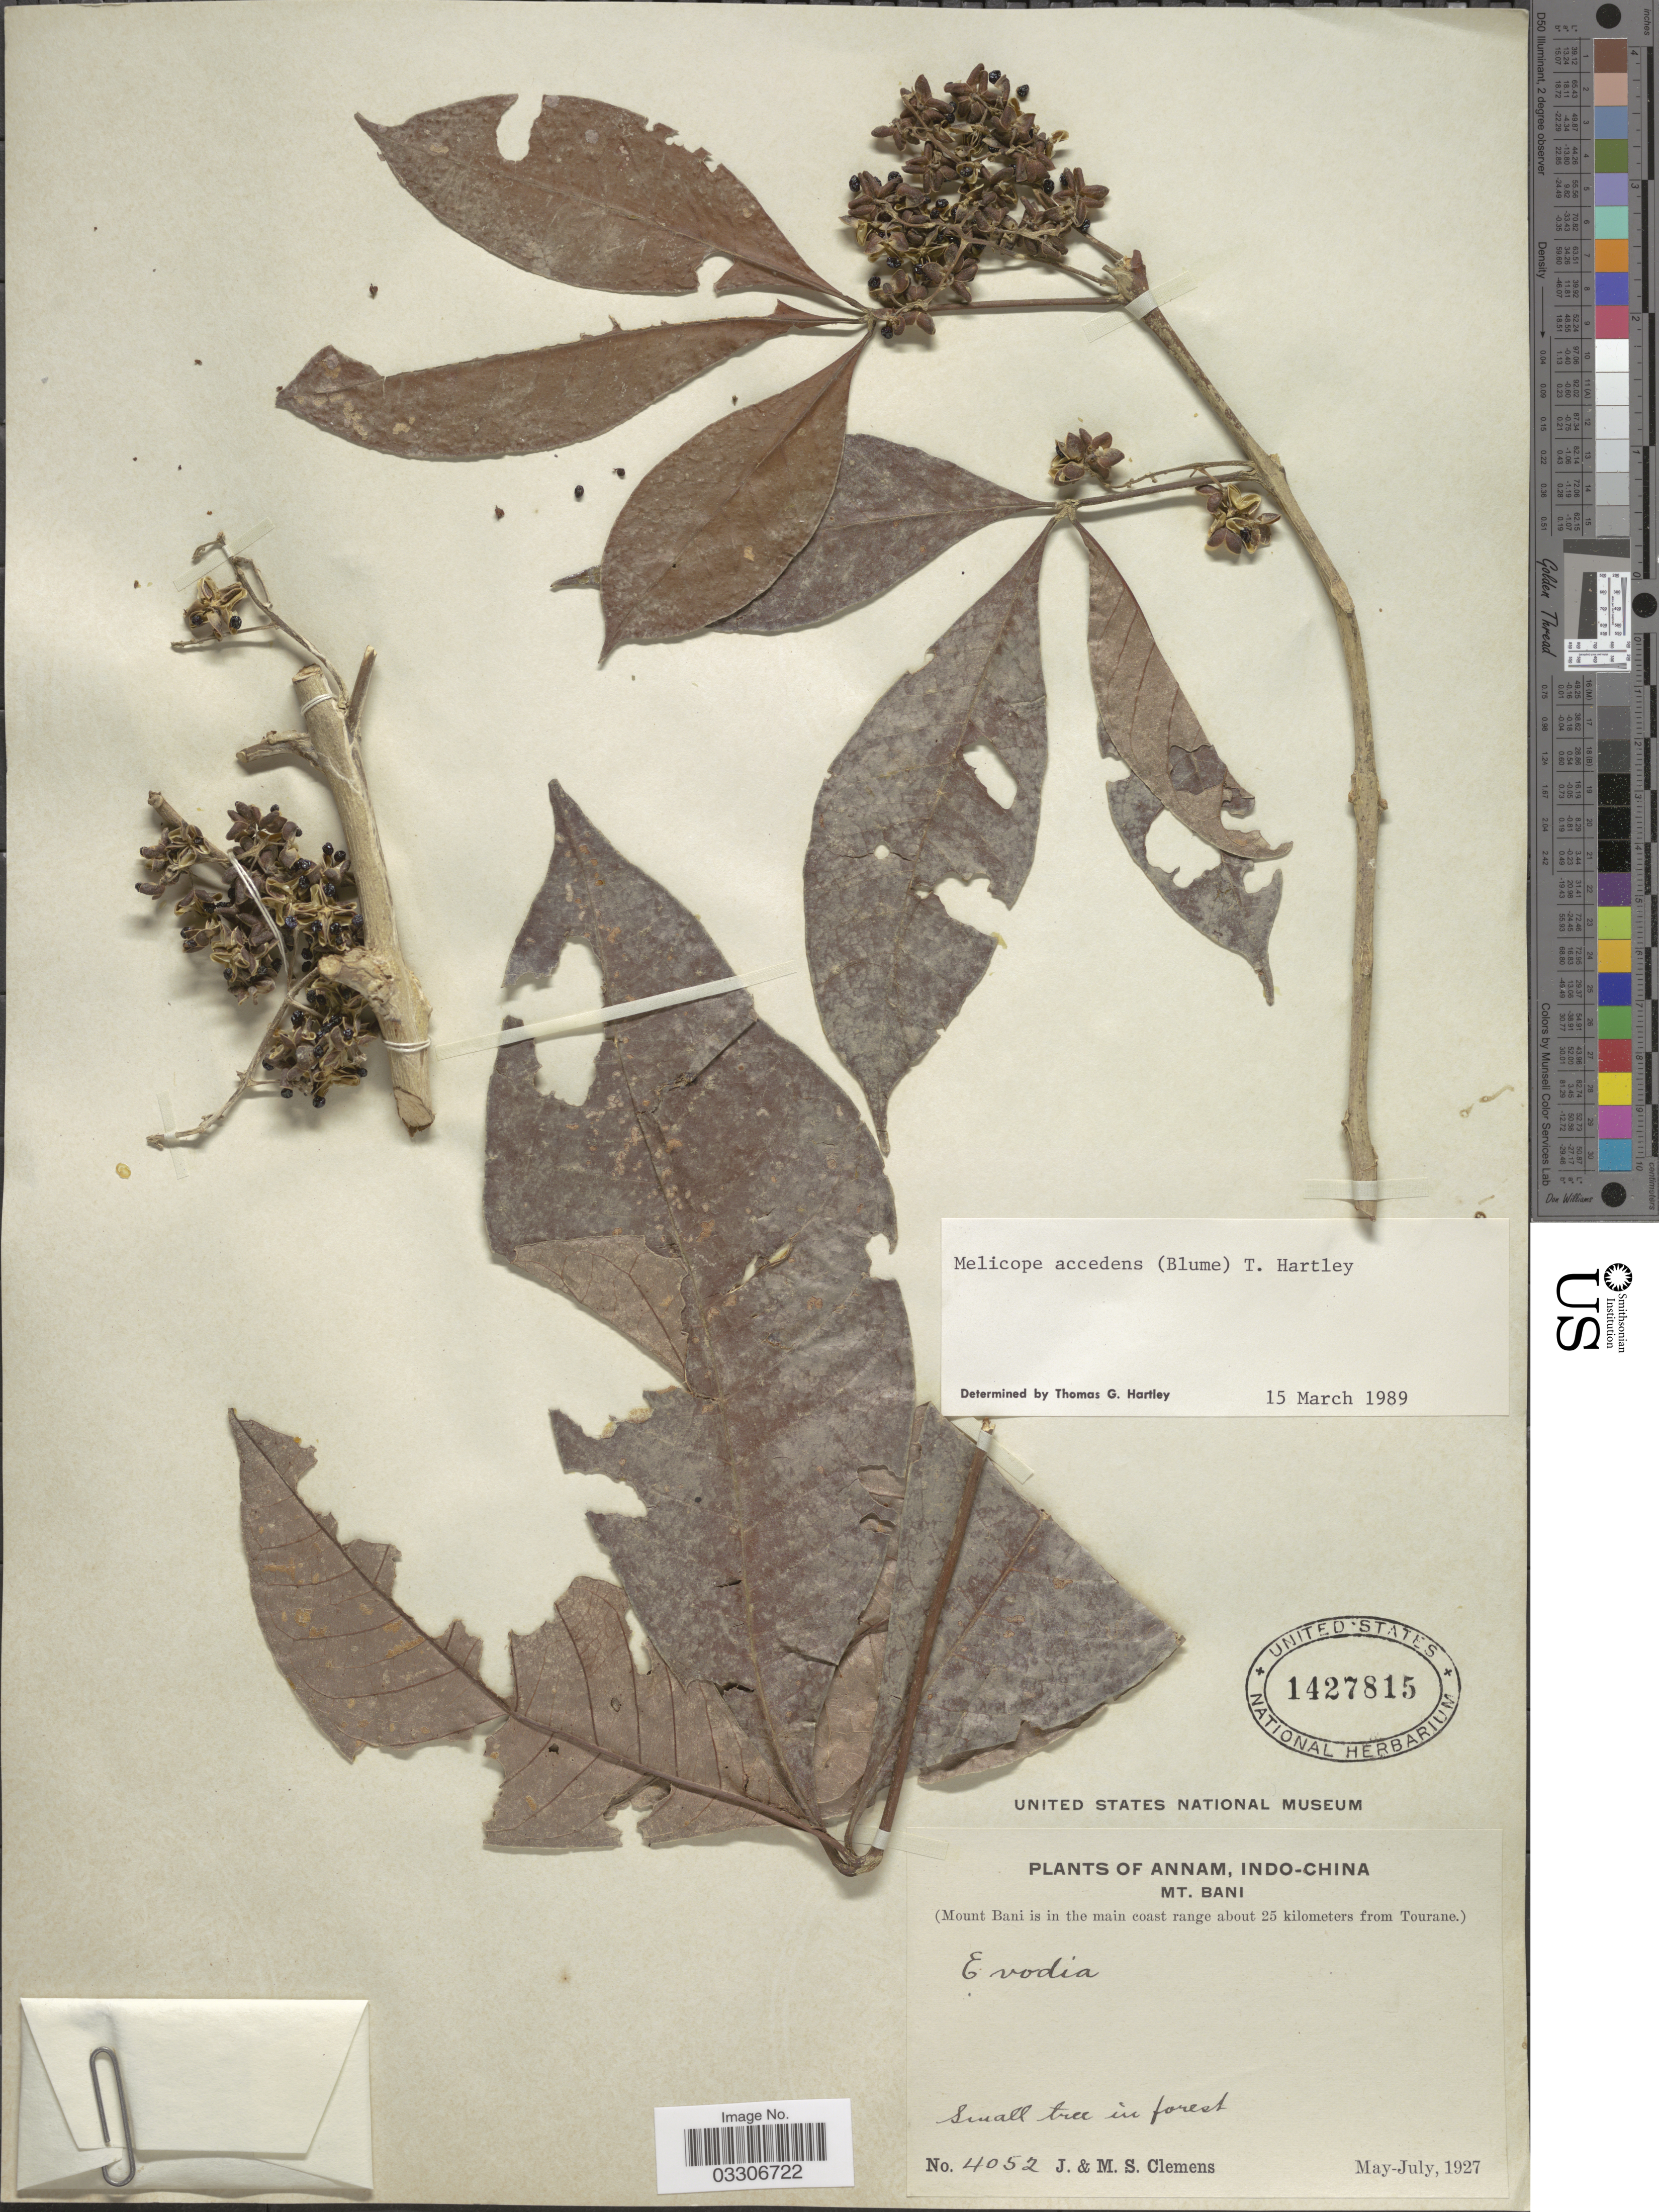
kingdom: Plantae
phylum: Tracheophyta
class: Magnoliopsida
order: Sapindales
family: Rutaceae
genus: Melicope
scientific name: Melicope accedens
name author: (Blume) T.G. Hartley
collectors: J. Clemens & M. S. Clemens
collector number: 4052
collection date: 1927-05/1927-07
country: Vietnam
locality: Annam, Mt. Bani (Mount Bani is in the main coast range about 25 kilometers from Tourane).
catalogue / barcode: US 1427815